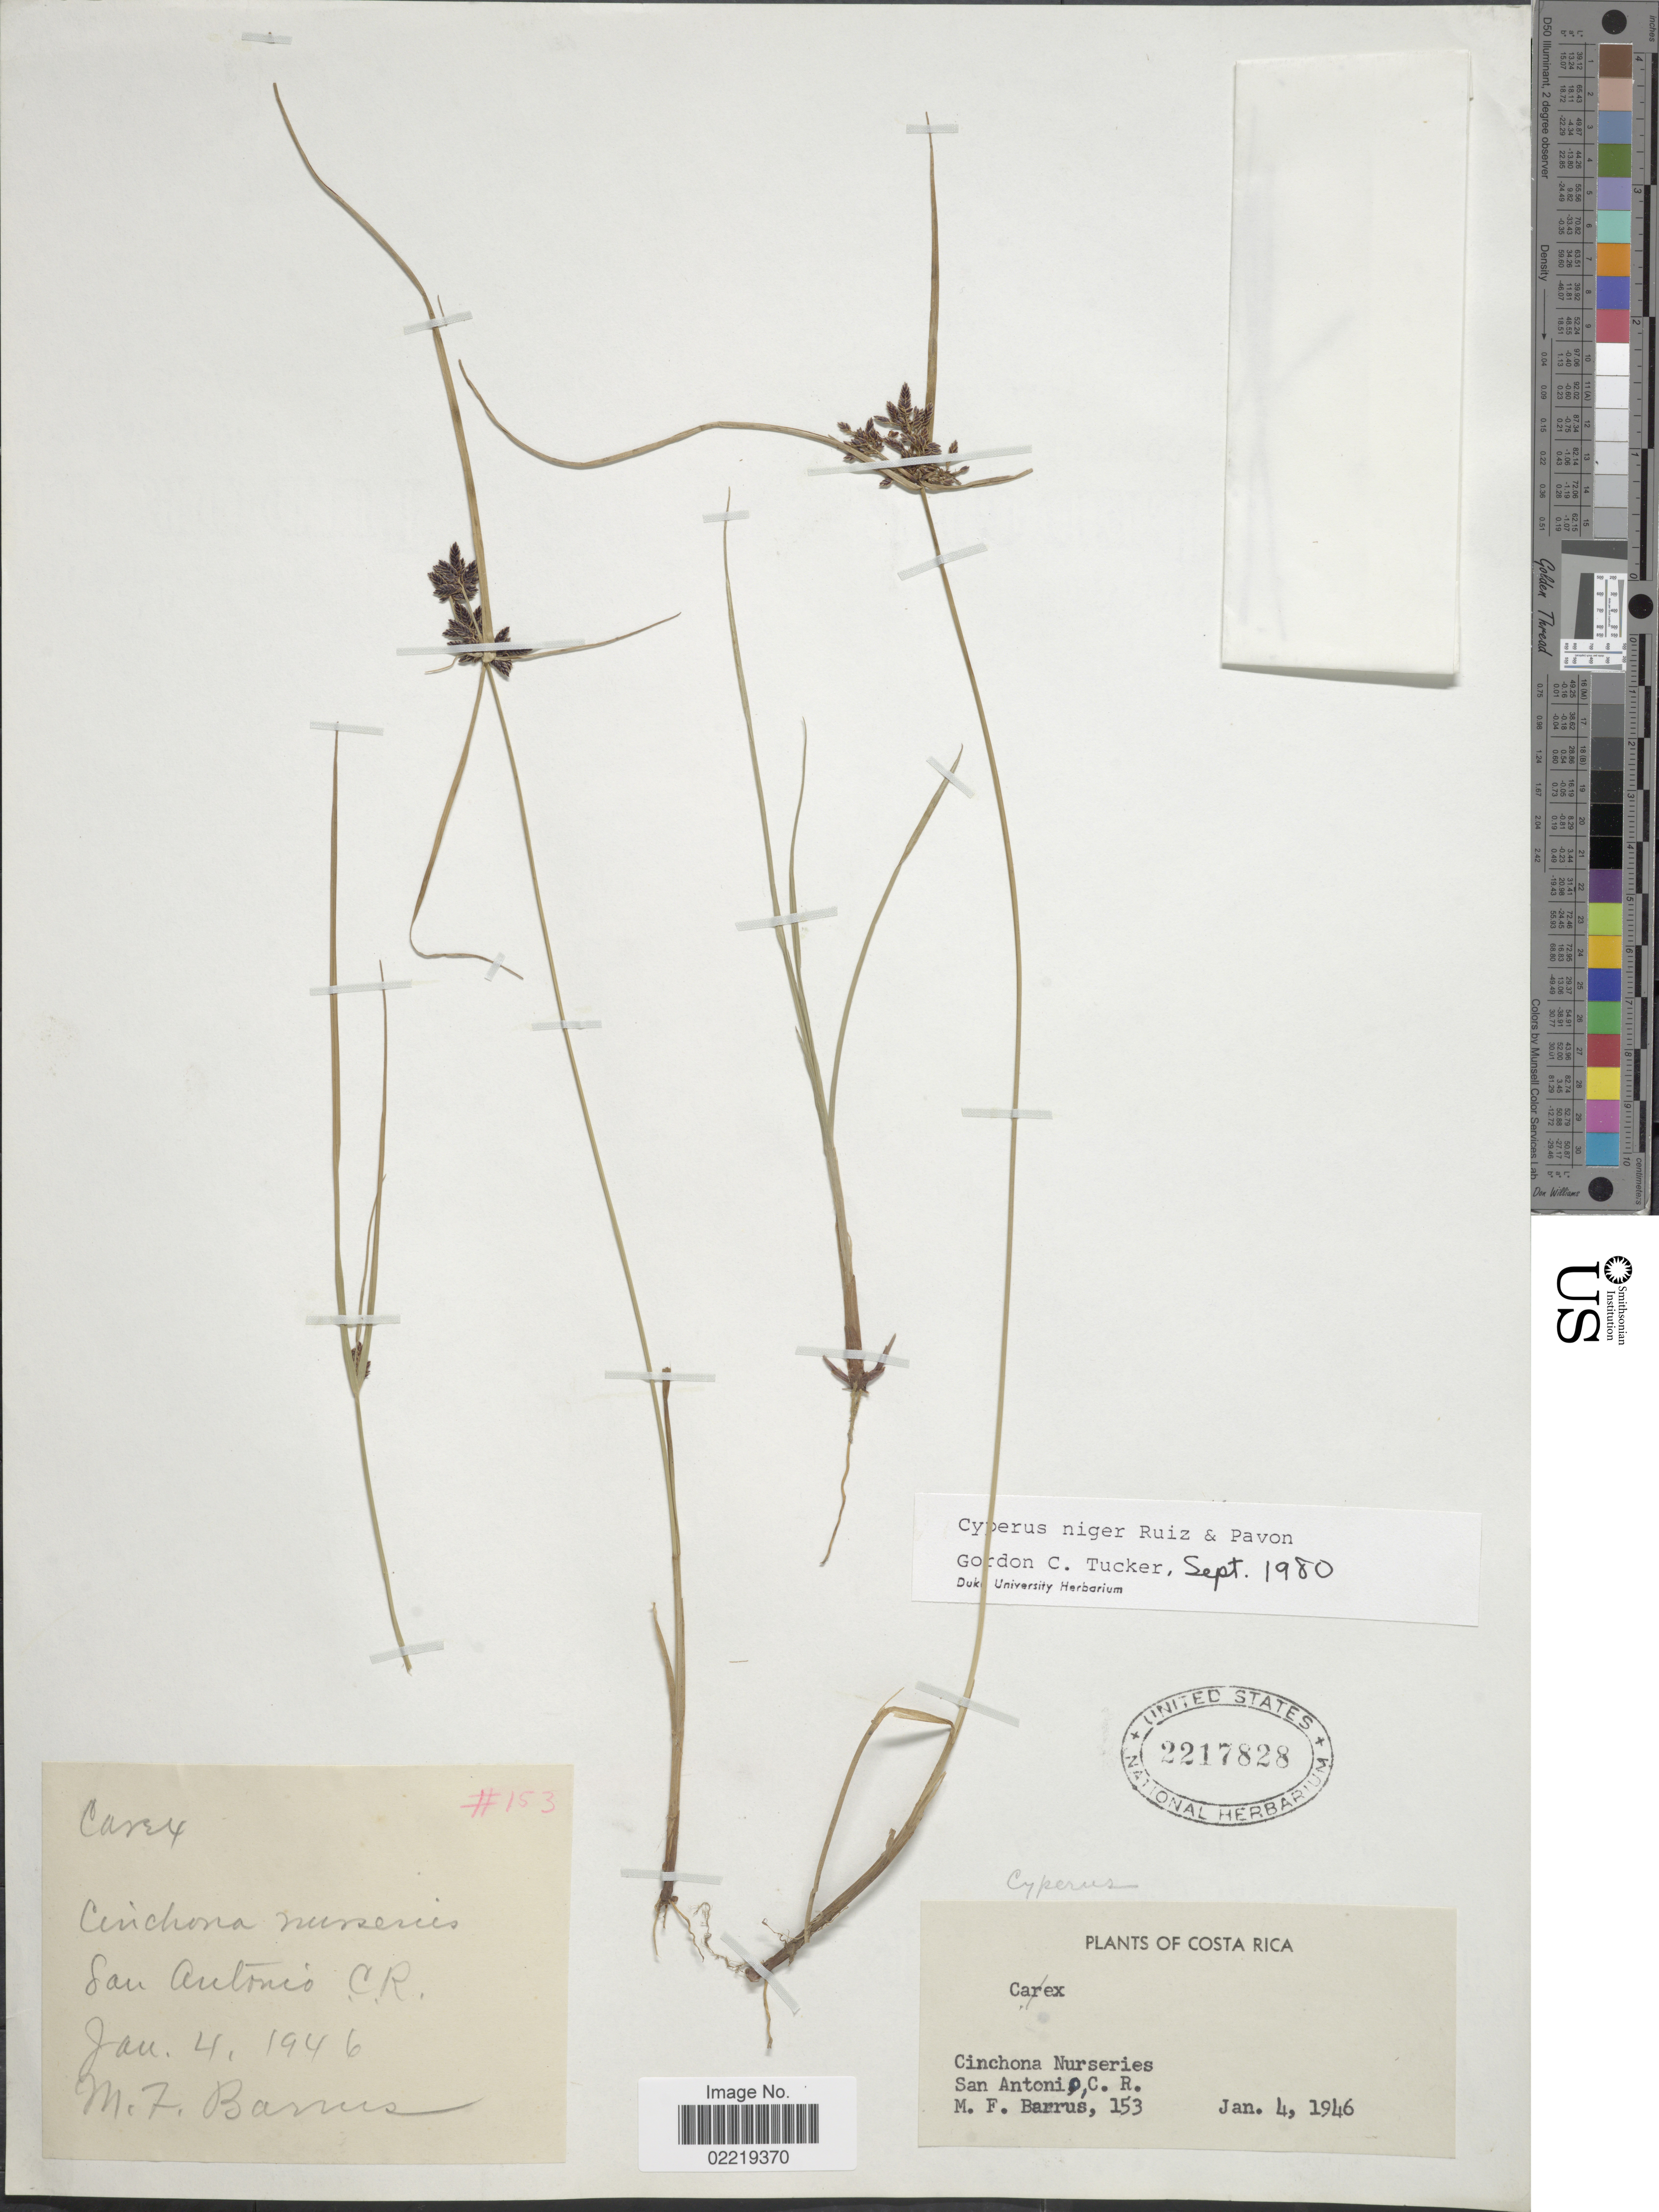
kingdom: Plantae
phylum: Tracheophyta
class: Liliopsida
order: Poales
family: Cyperaceae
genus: Cyperus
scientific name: Cyperus niger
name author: Ruiz & Pav.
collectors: M. Barrus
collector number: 153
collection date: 1946-01-04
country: Costa Rica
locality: San Cinchona Nurseries, San Antoni, C.R.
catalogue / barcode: US 2217828